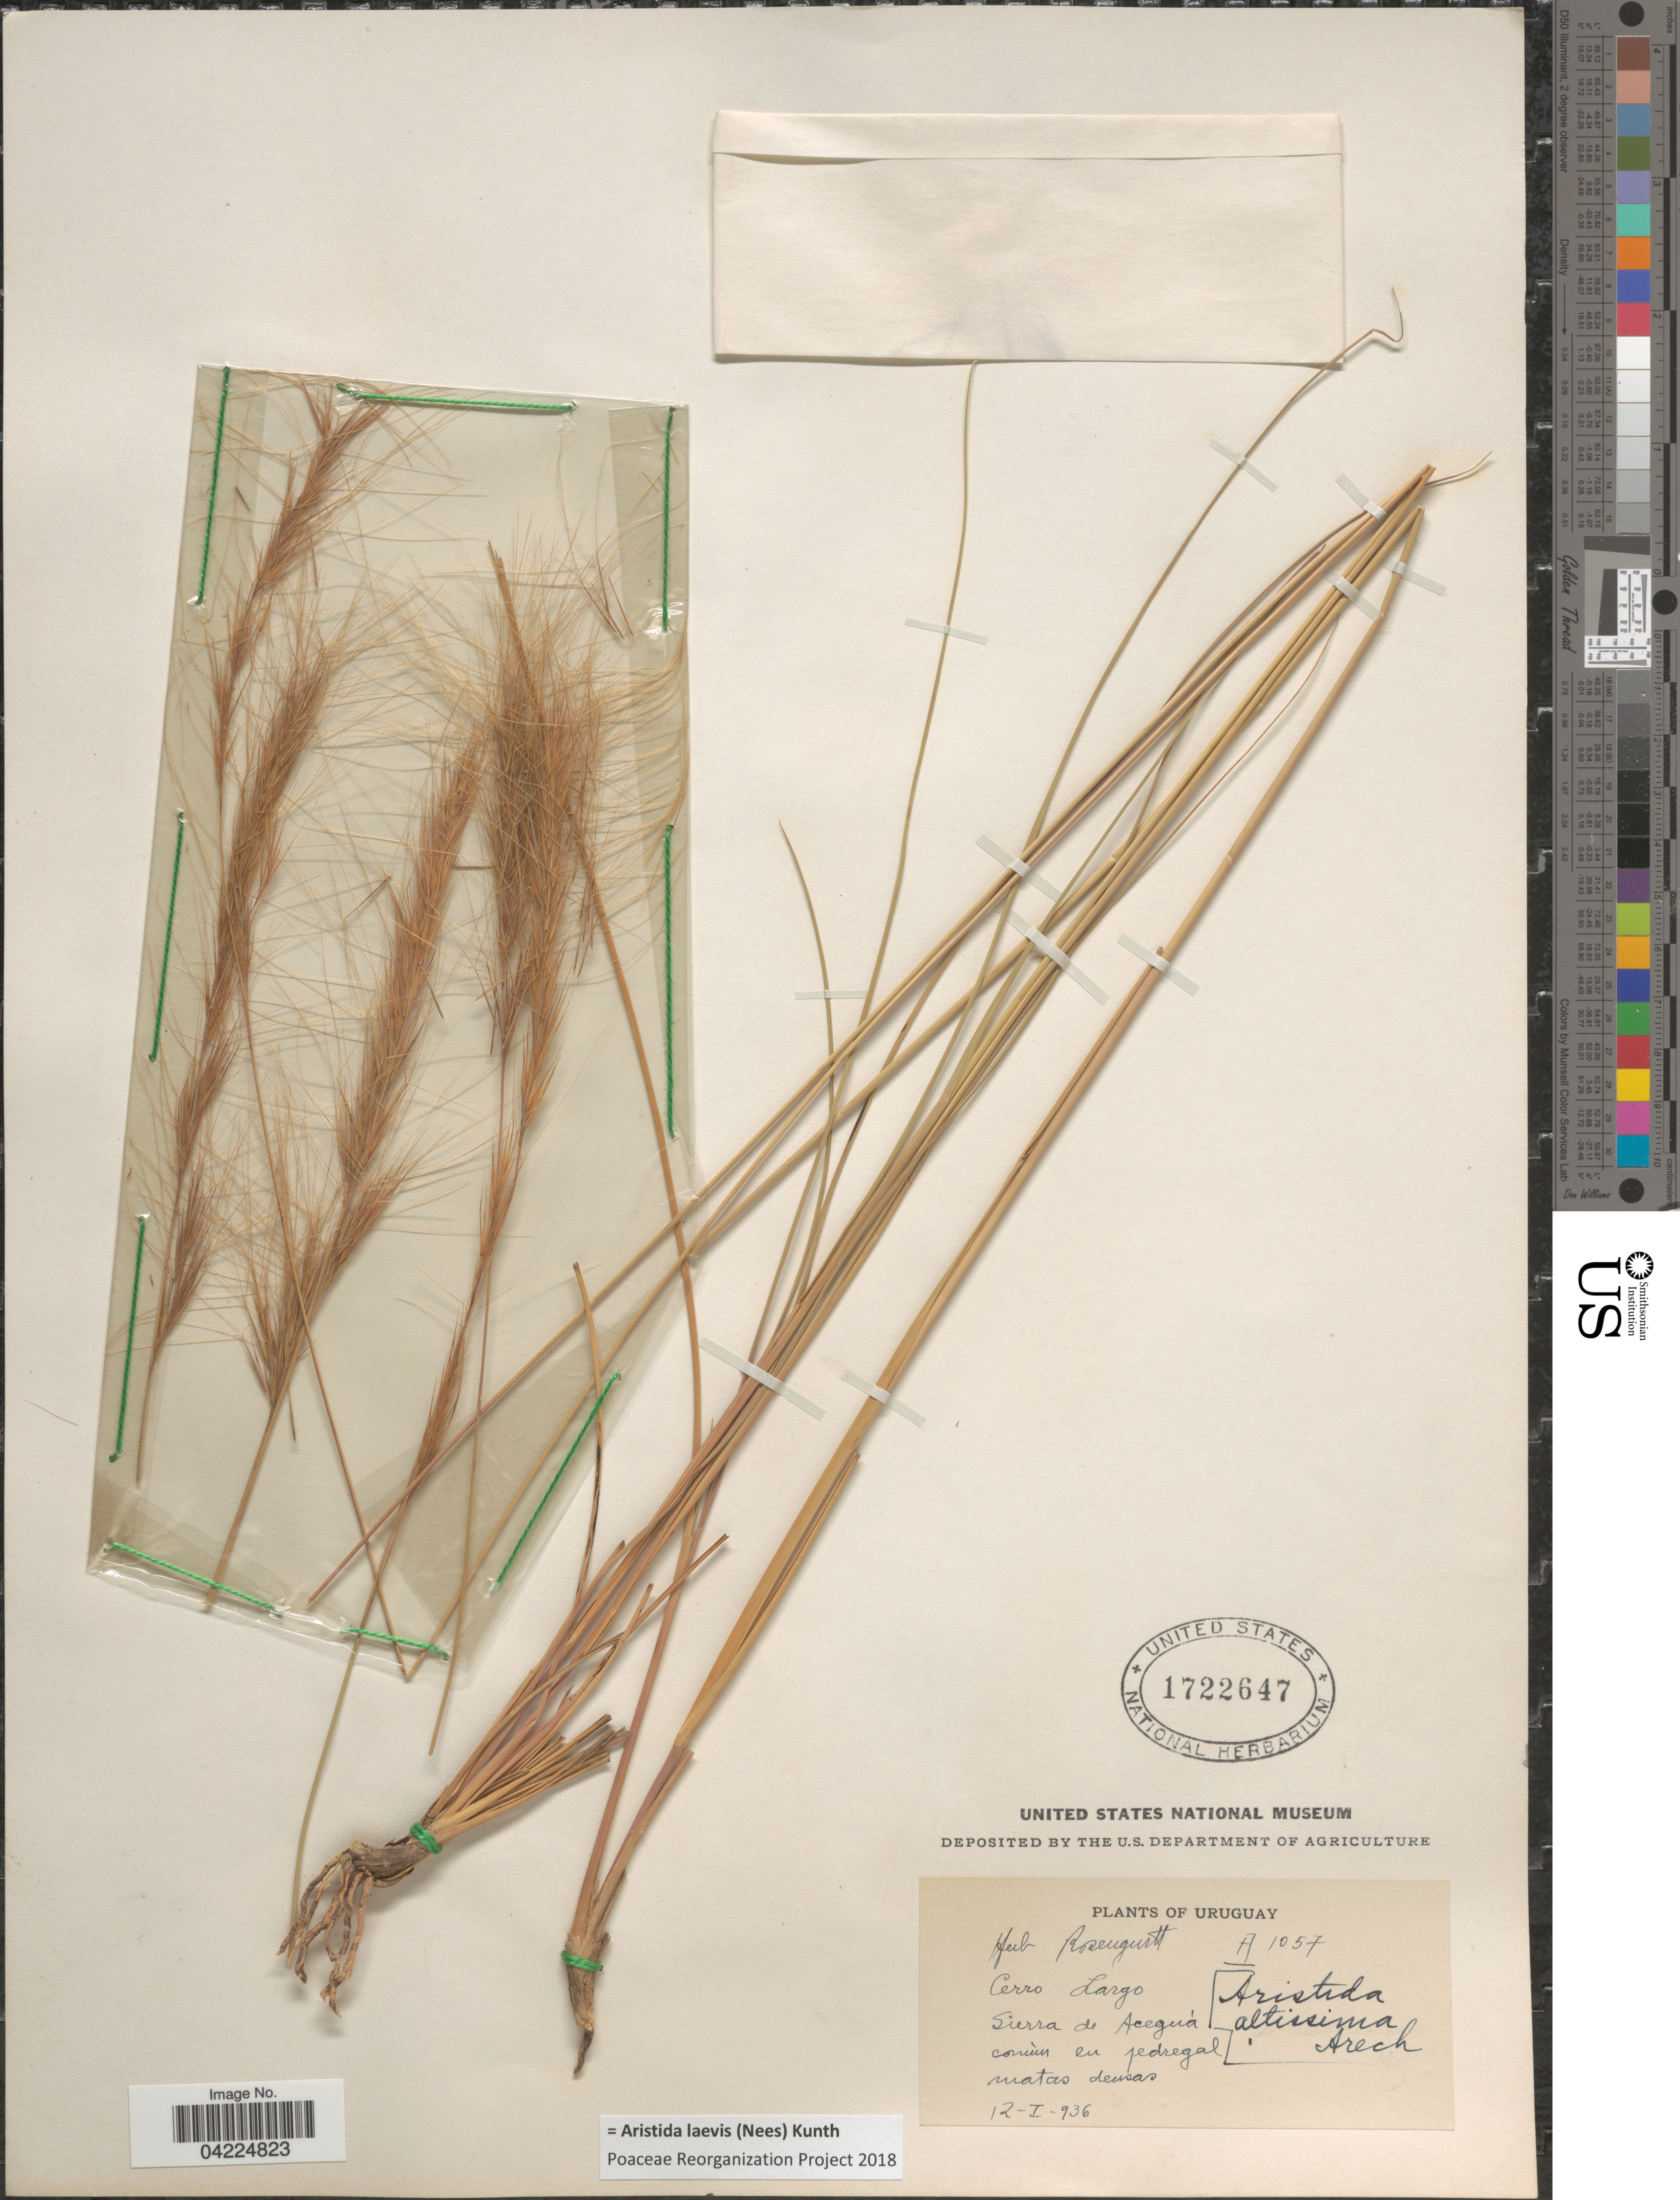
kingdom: Plantae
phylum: Tracheophyta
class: Liliopsida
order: Poales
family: Poaceae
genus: Aristida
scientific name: Aristida laevis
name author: Kunth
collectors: ex herb. Rosengurtt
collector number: A1057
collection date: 1936-01-12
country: Uruguay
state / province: Cerro Largo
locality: Sierra de Aceguá común en pedregal matas densas.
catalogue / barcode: US 1722647